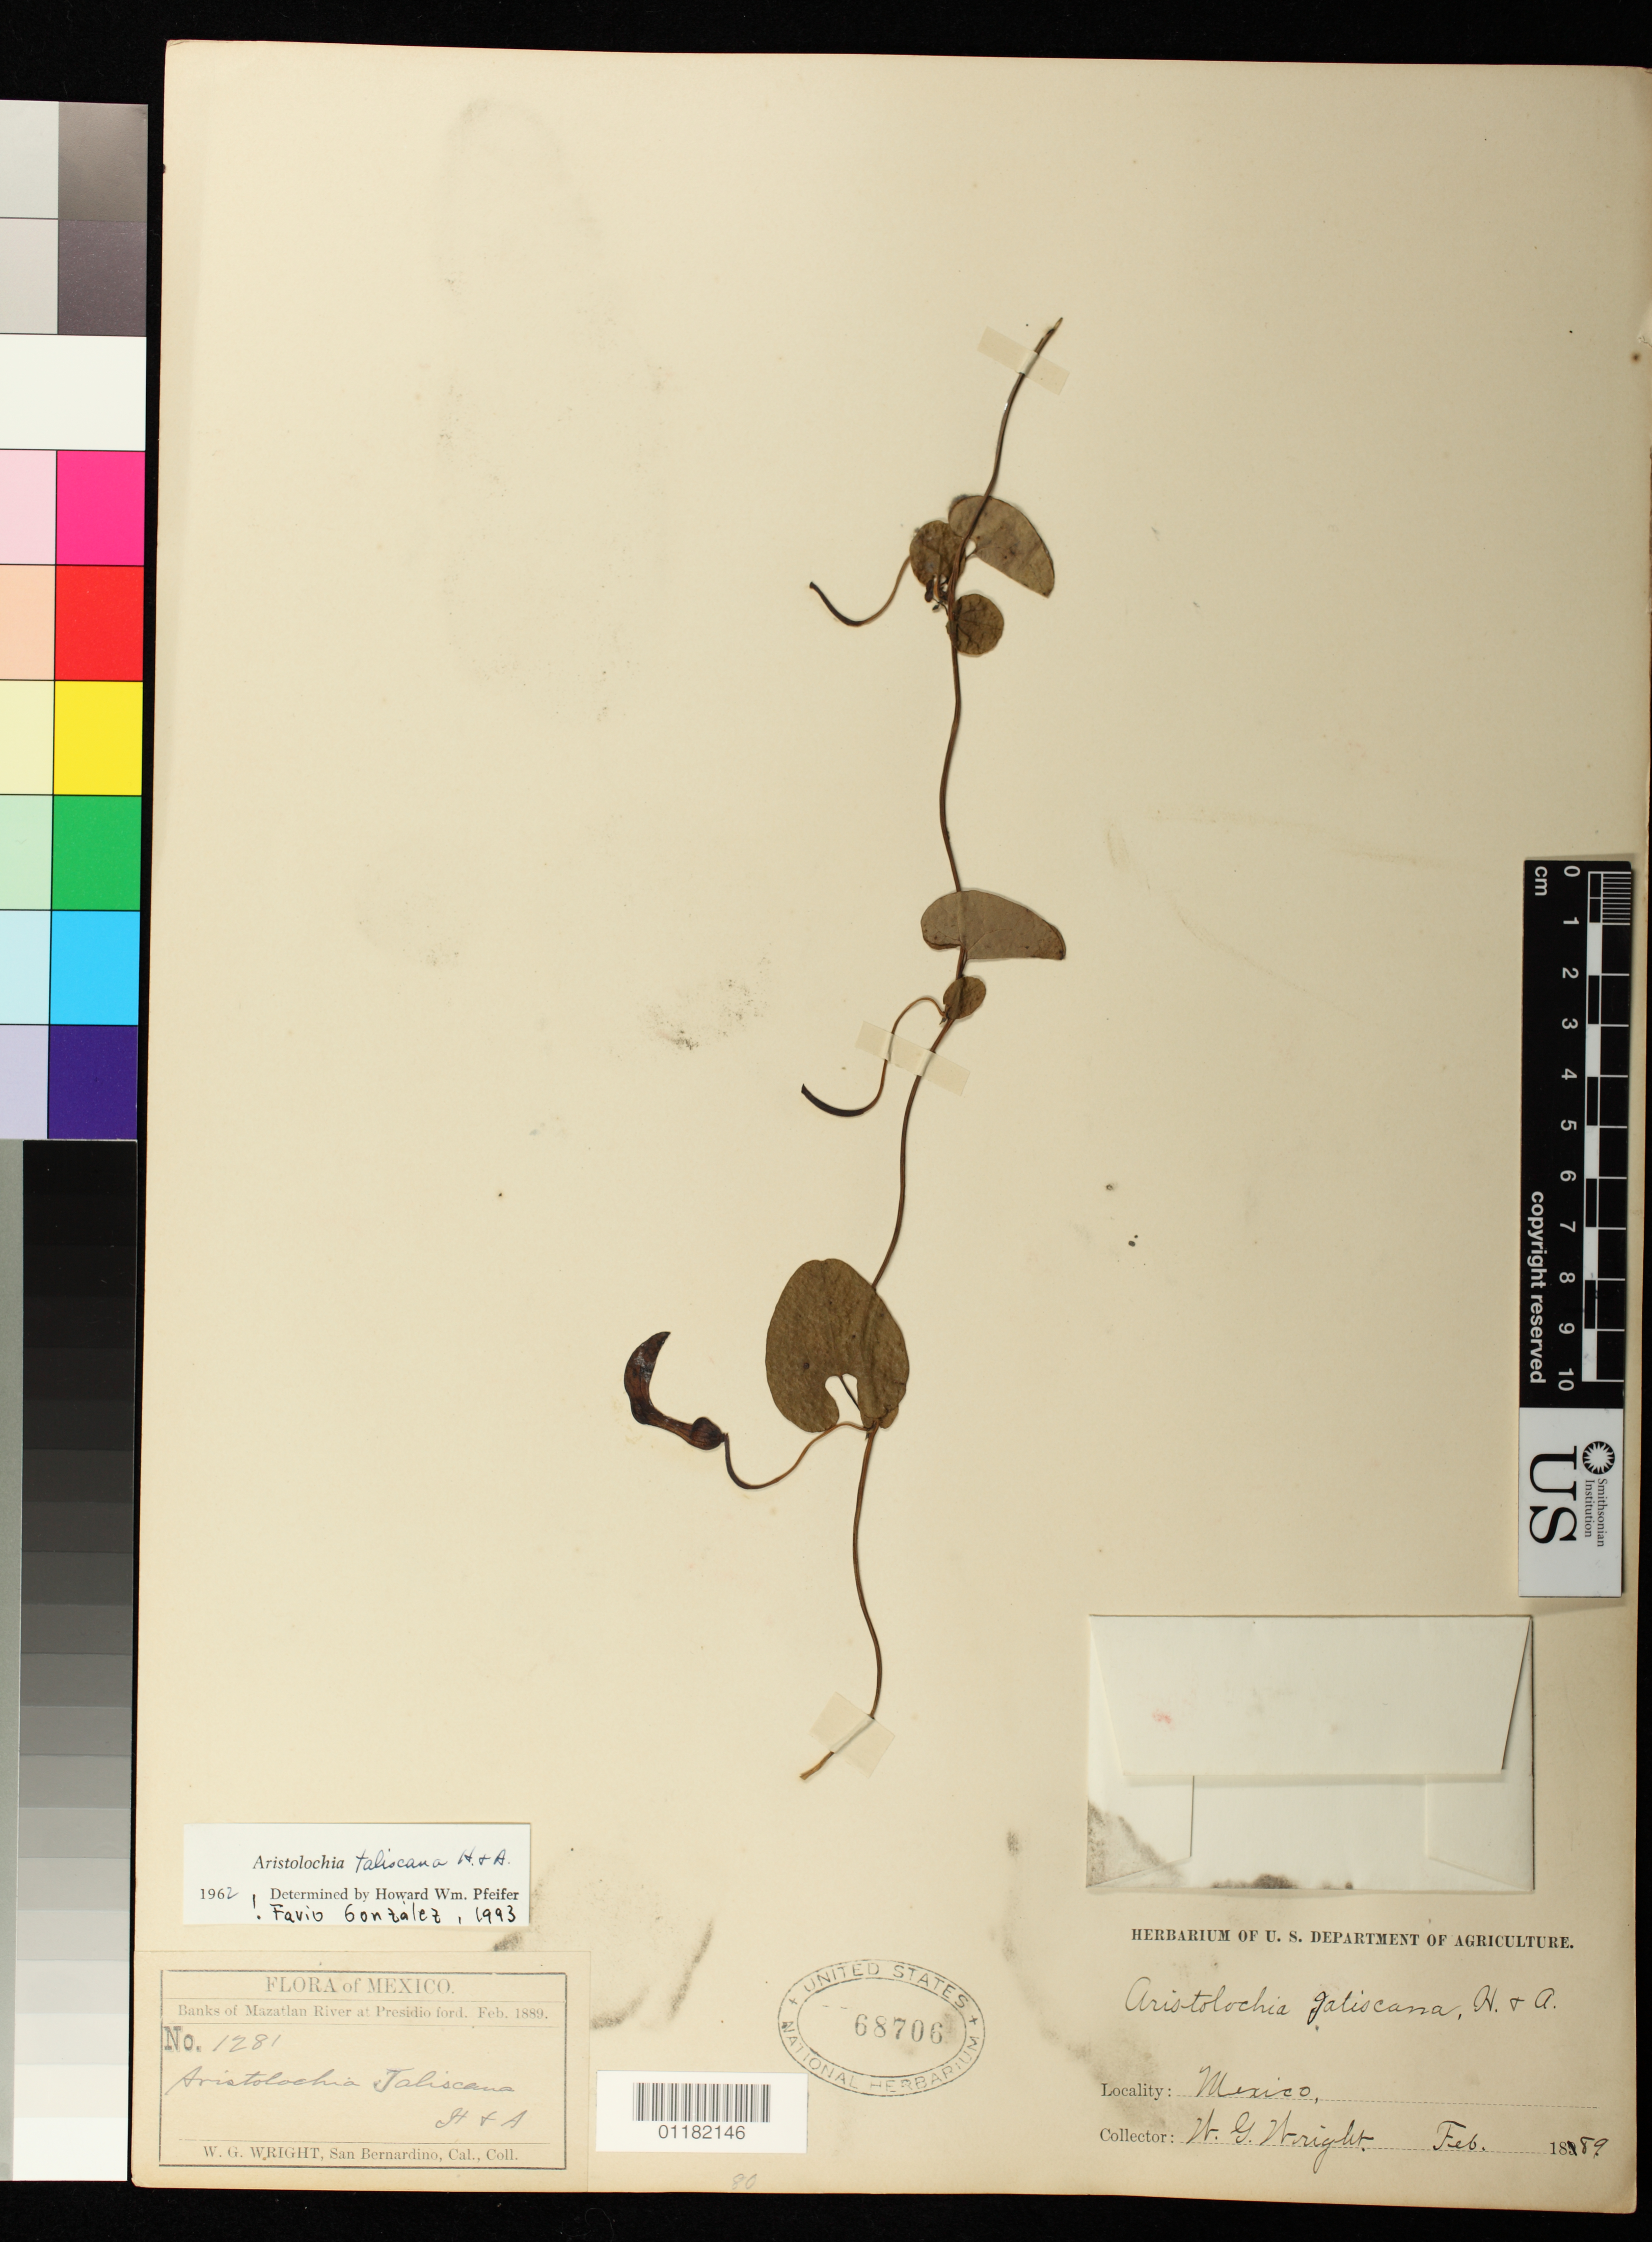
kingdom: Plantae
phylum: Tracheophyta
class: Magnoliopsida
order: Piperales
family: Aristolochiaceae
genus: Aristolochia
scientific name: Aristolochia taliscana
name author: Hook. & Arn.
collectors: W. G. Wright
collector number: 1281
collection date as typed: Feb 1889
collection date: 1889-02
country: Mexico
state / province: Sinaloa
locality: Banks of Mazatlan River at Presidio ford.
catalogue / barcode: US 68706